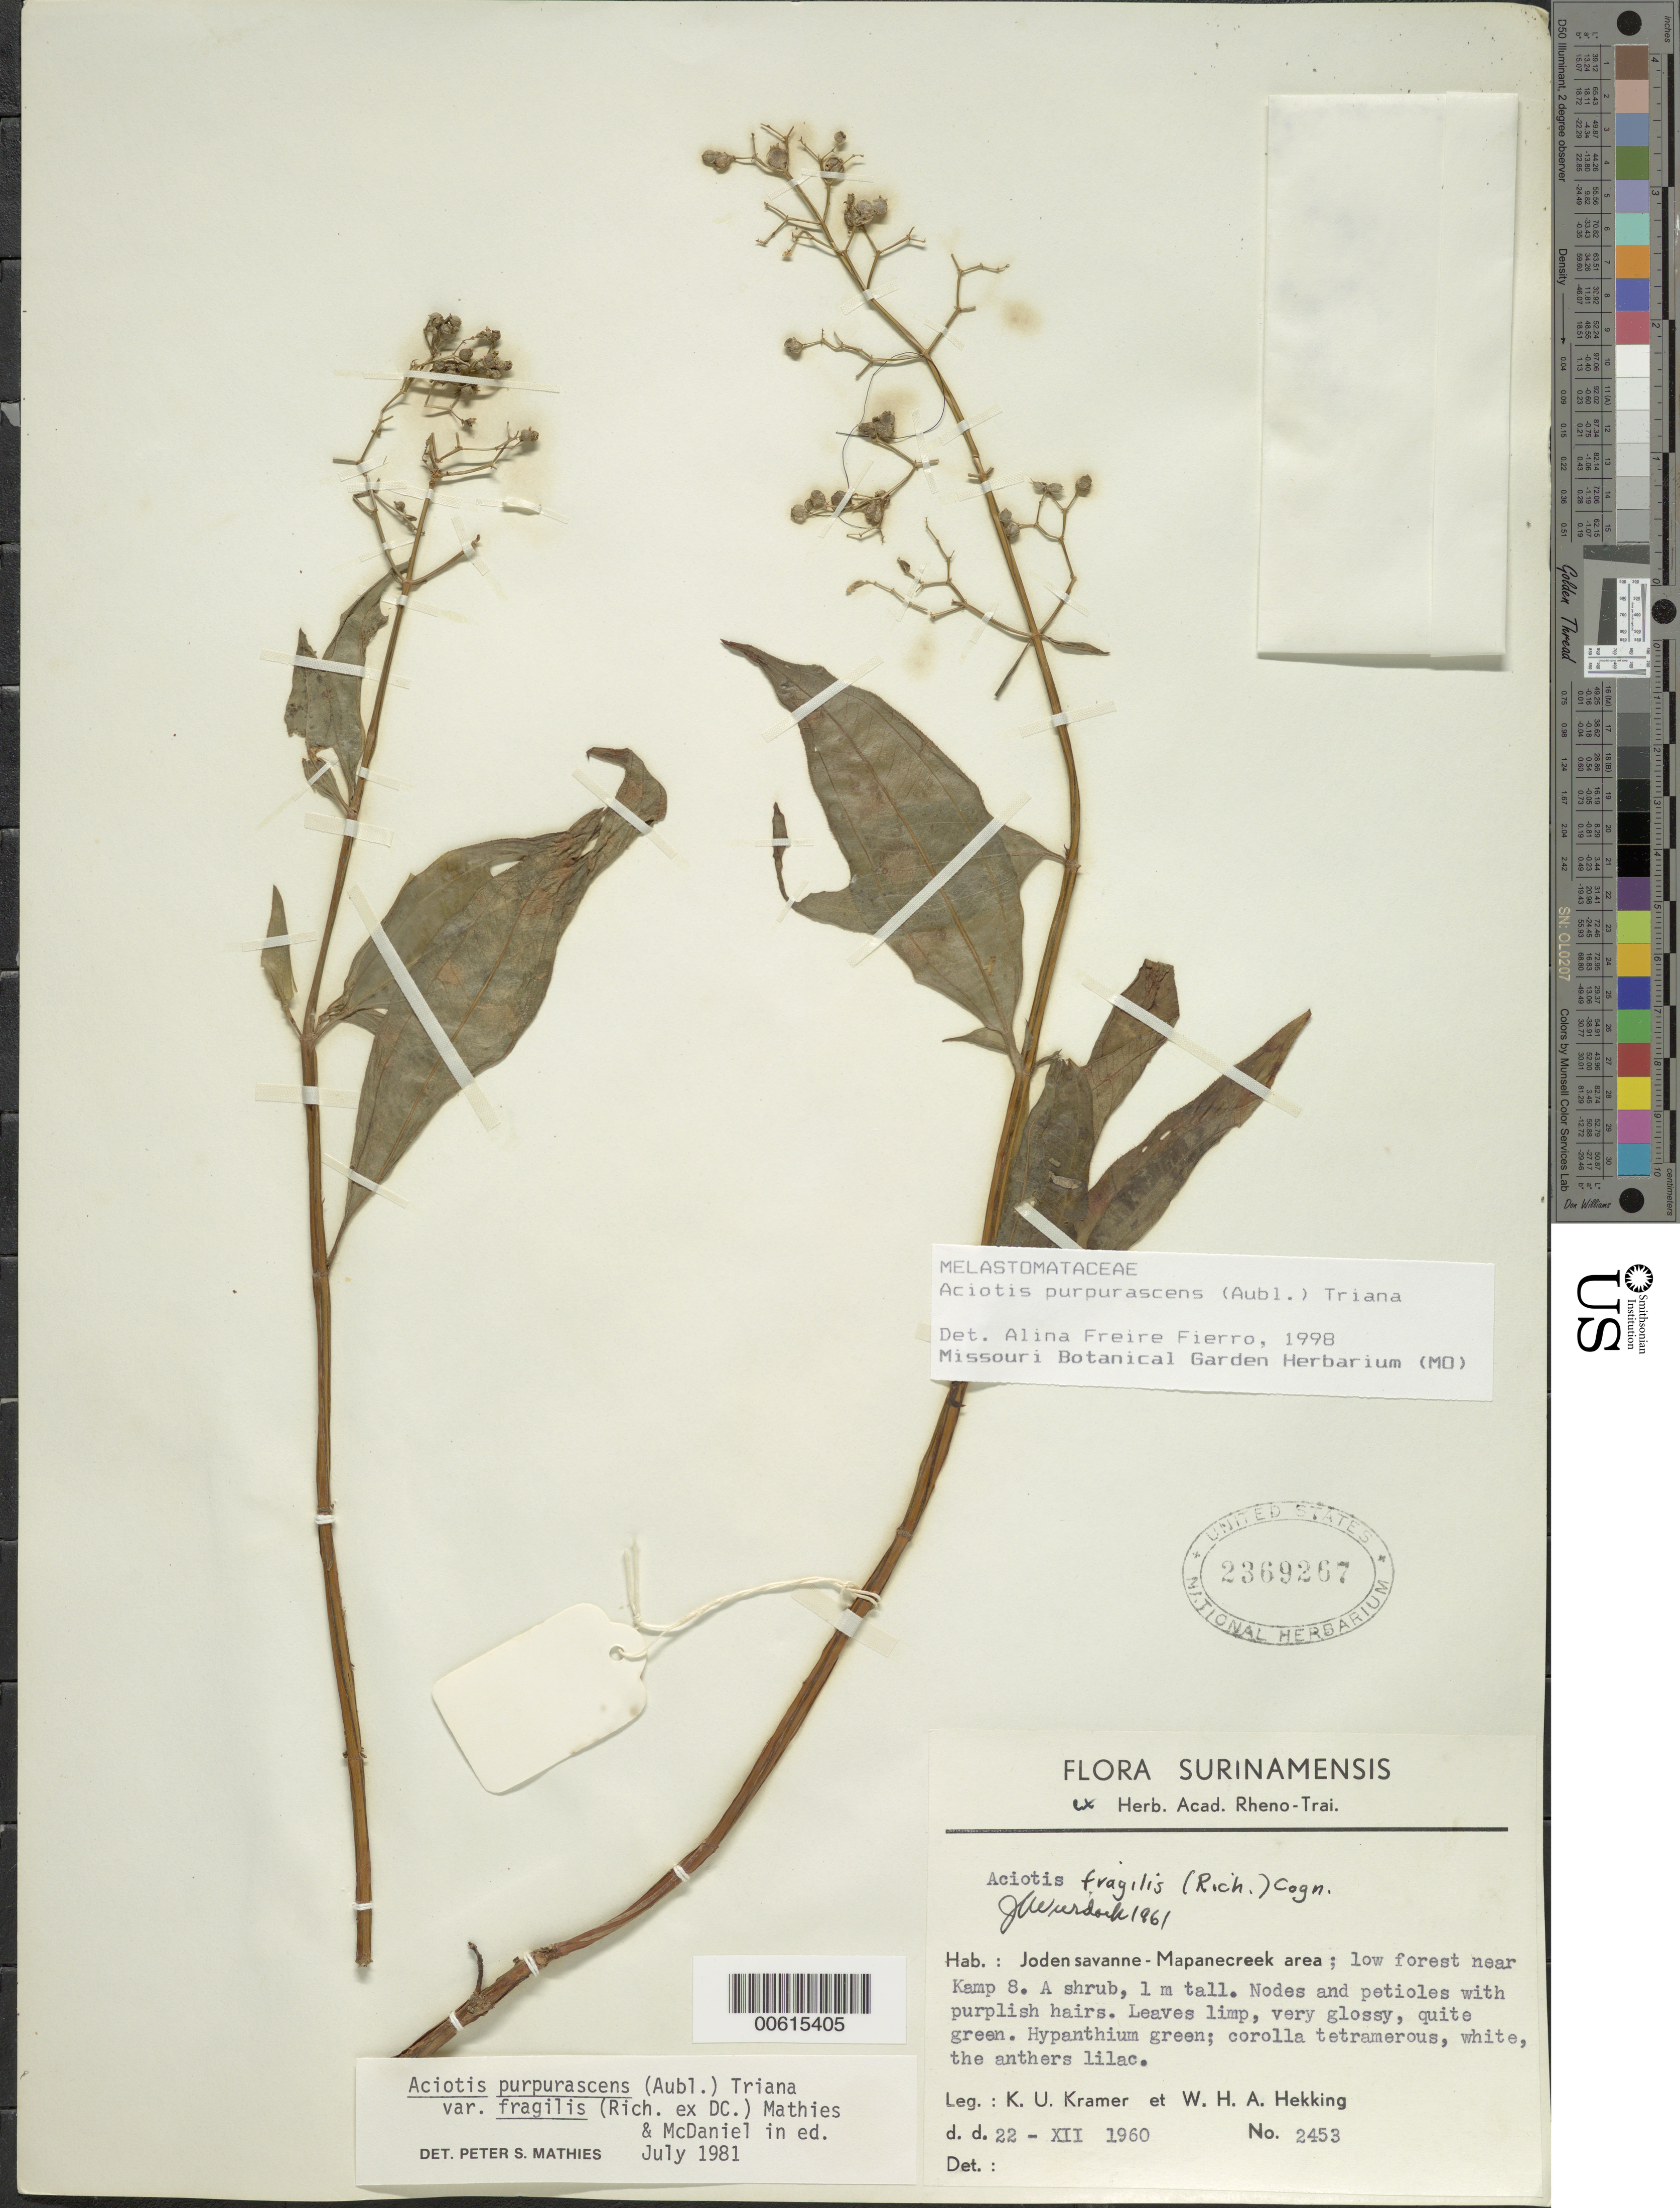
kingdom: Plantae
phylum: Tracheophyta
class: Magnoliopsida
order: Myrtales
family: Melastomataceae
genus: Aciotis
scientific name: Aciotis purpurascens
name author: (Aubl.) Triana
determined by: Freire-Fierro, A.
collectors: K. U. Kramer & W. H. A. Hekking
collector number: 2453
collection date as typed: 22-Dec-60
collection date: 1960-12-22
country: Suriname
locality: Jodensavanne-Mapane kreek area (Suriname River). Near Kamp 8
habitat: Low forest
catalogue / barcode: US 2369267